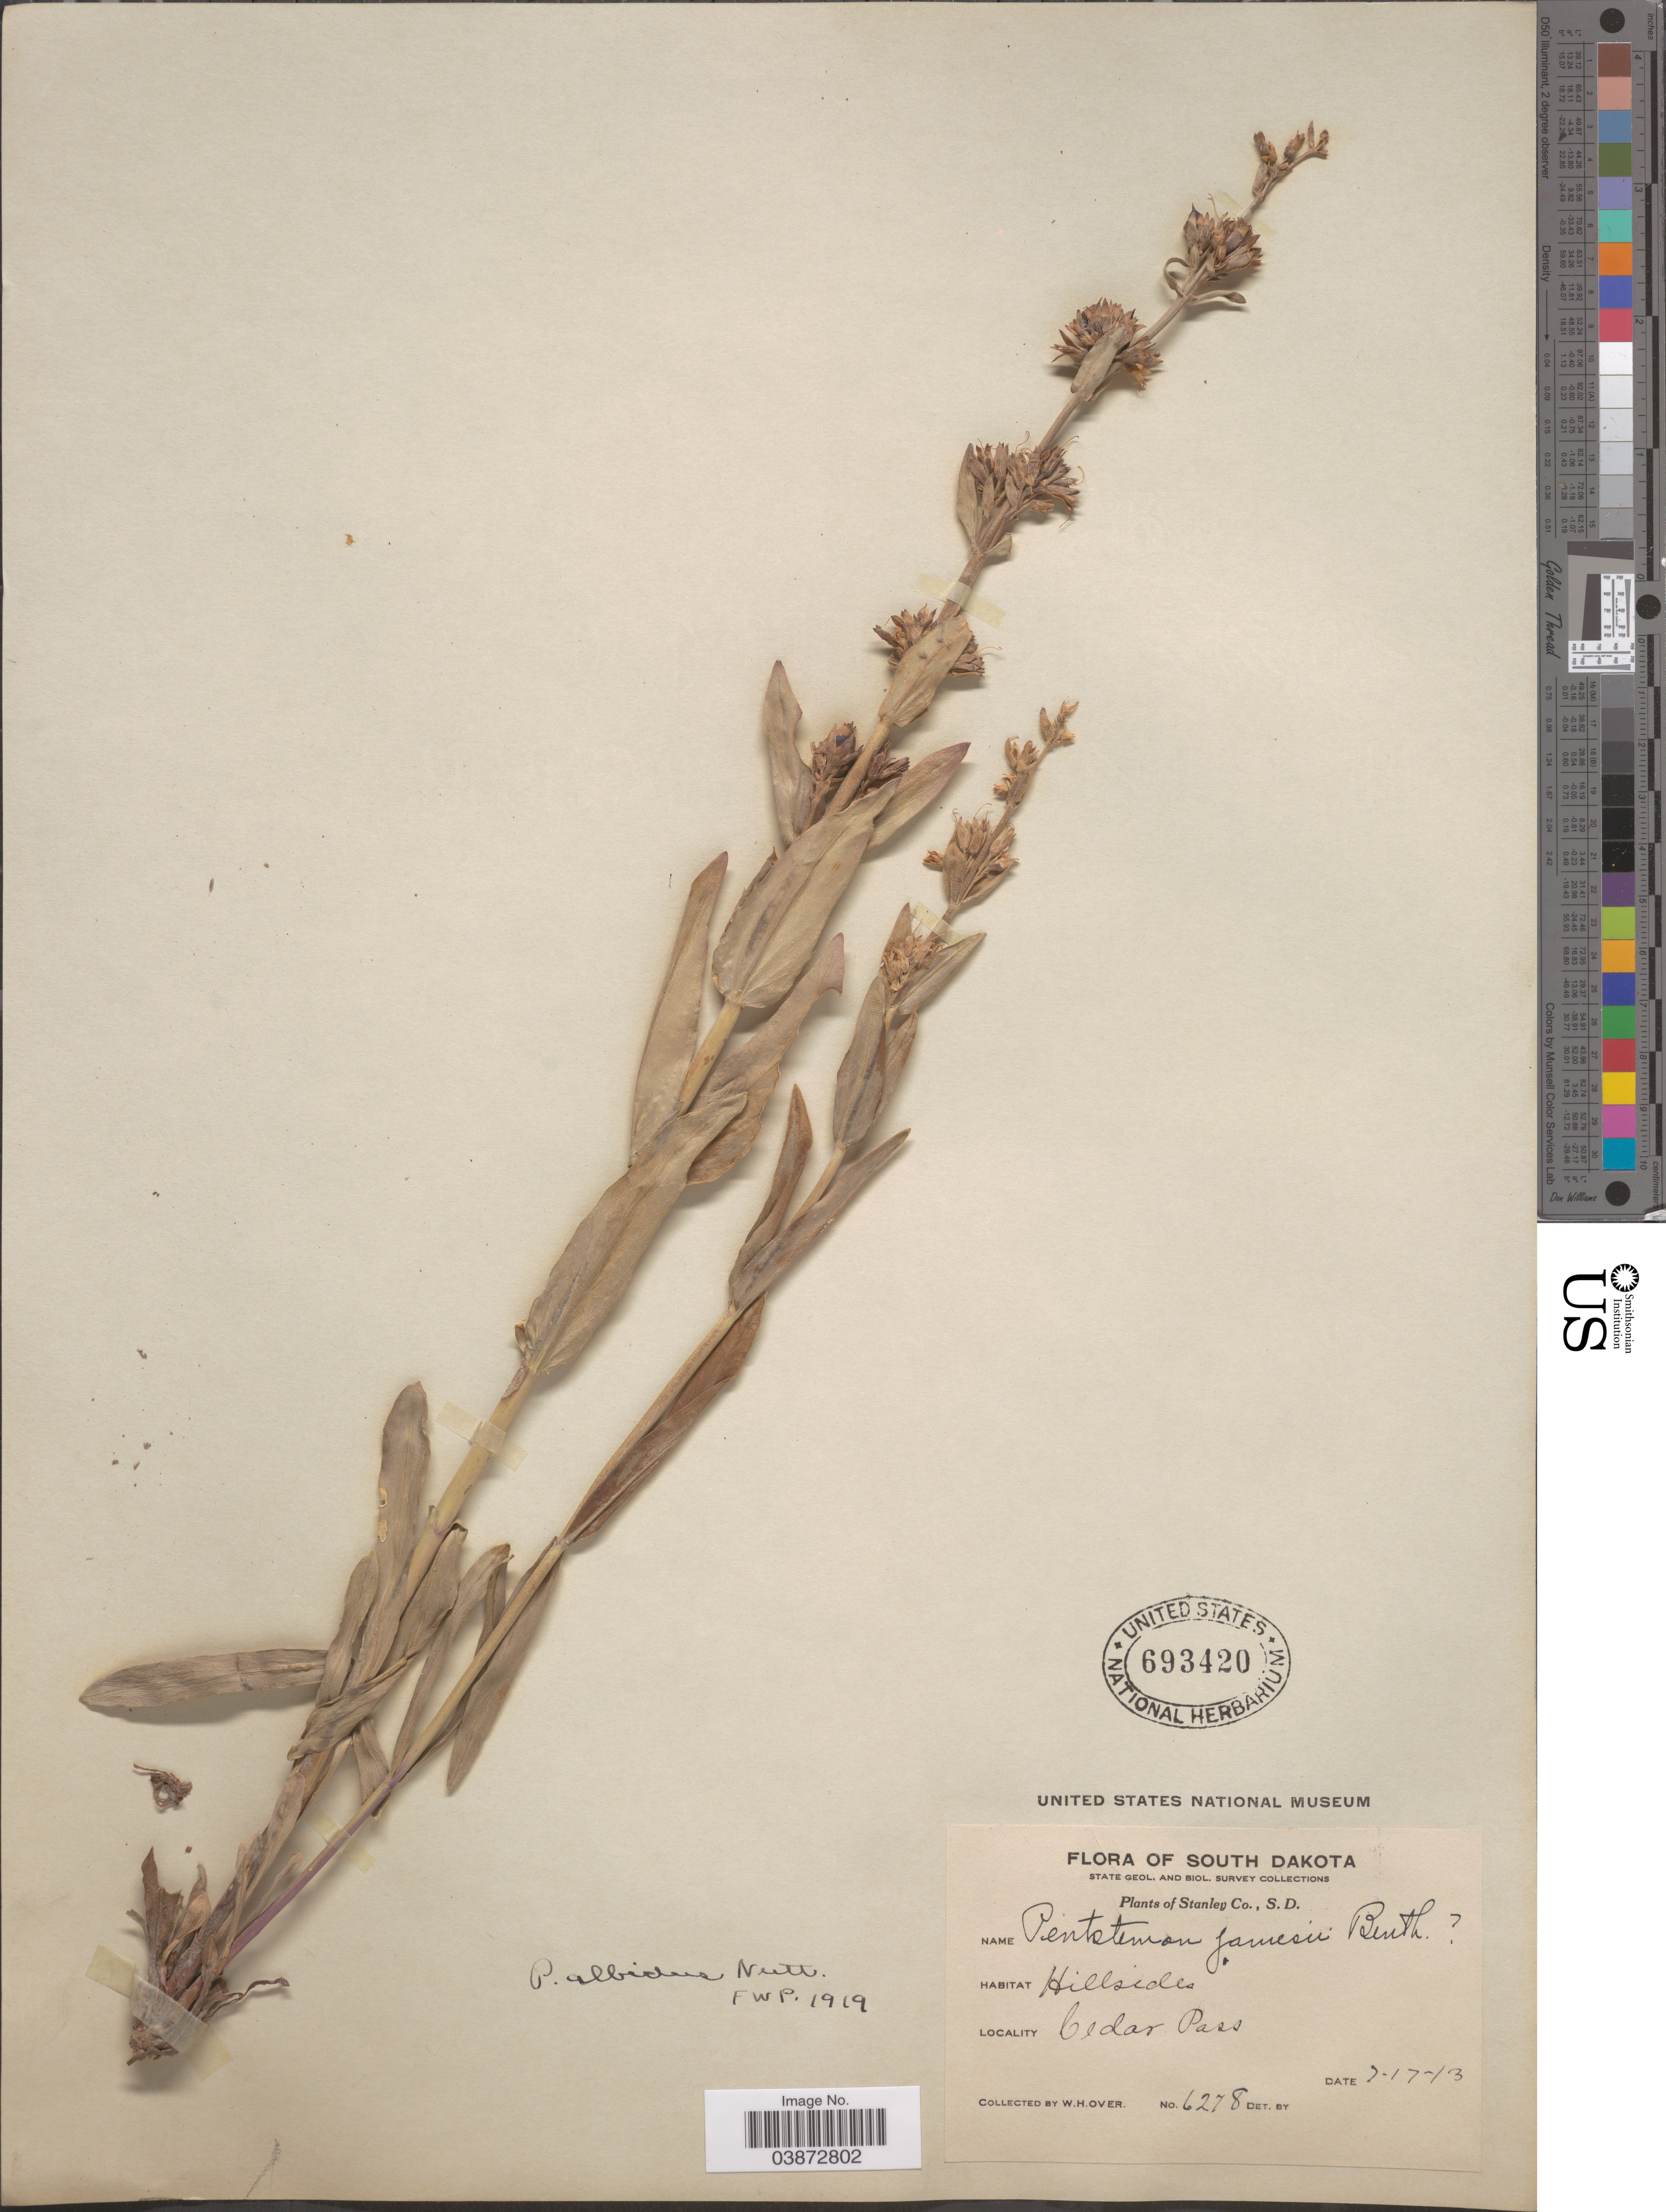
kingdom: Plantae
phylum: Tracheophyta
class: Magnoliopsida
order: Lamiales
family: Plantaginaceae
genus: Penstemon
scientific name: Penstemon albidus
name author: Nutt.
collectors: W. Over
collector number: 6278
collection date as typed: Transcribed d/m/y: 17/7/13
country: United States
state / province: South Dakota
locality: Stanley Co. Hillsides. Cedar Pass.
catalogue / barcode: US 693420